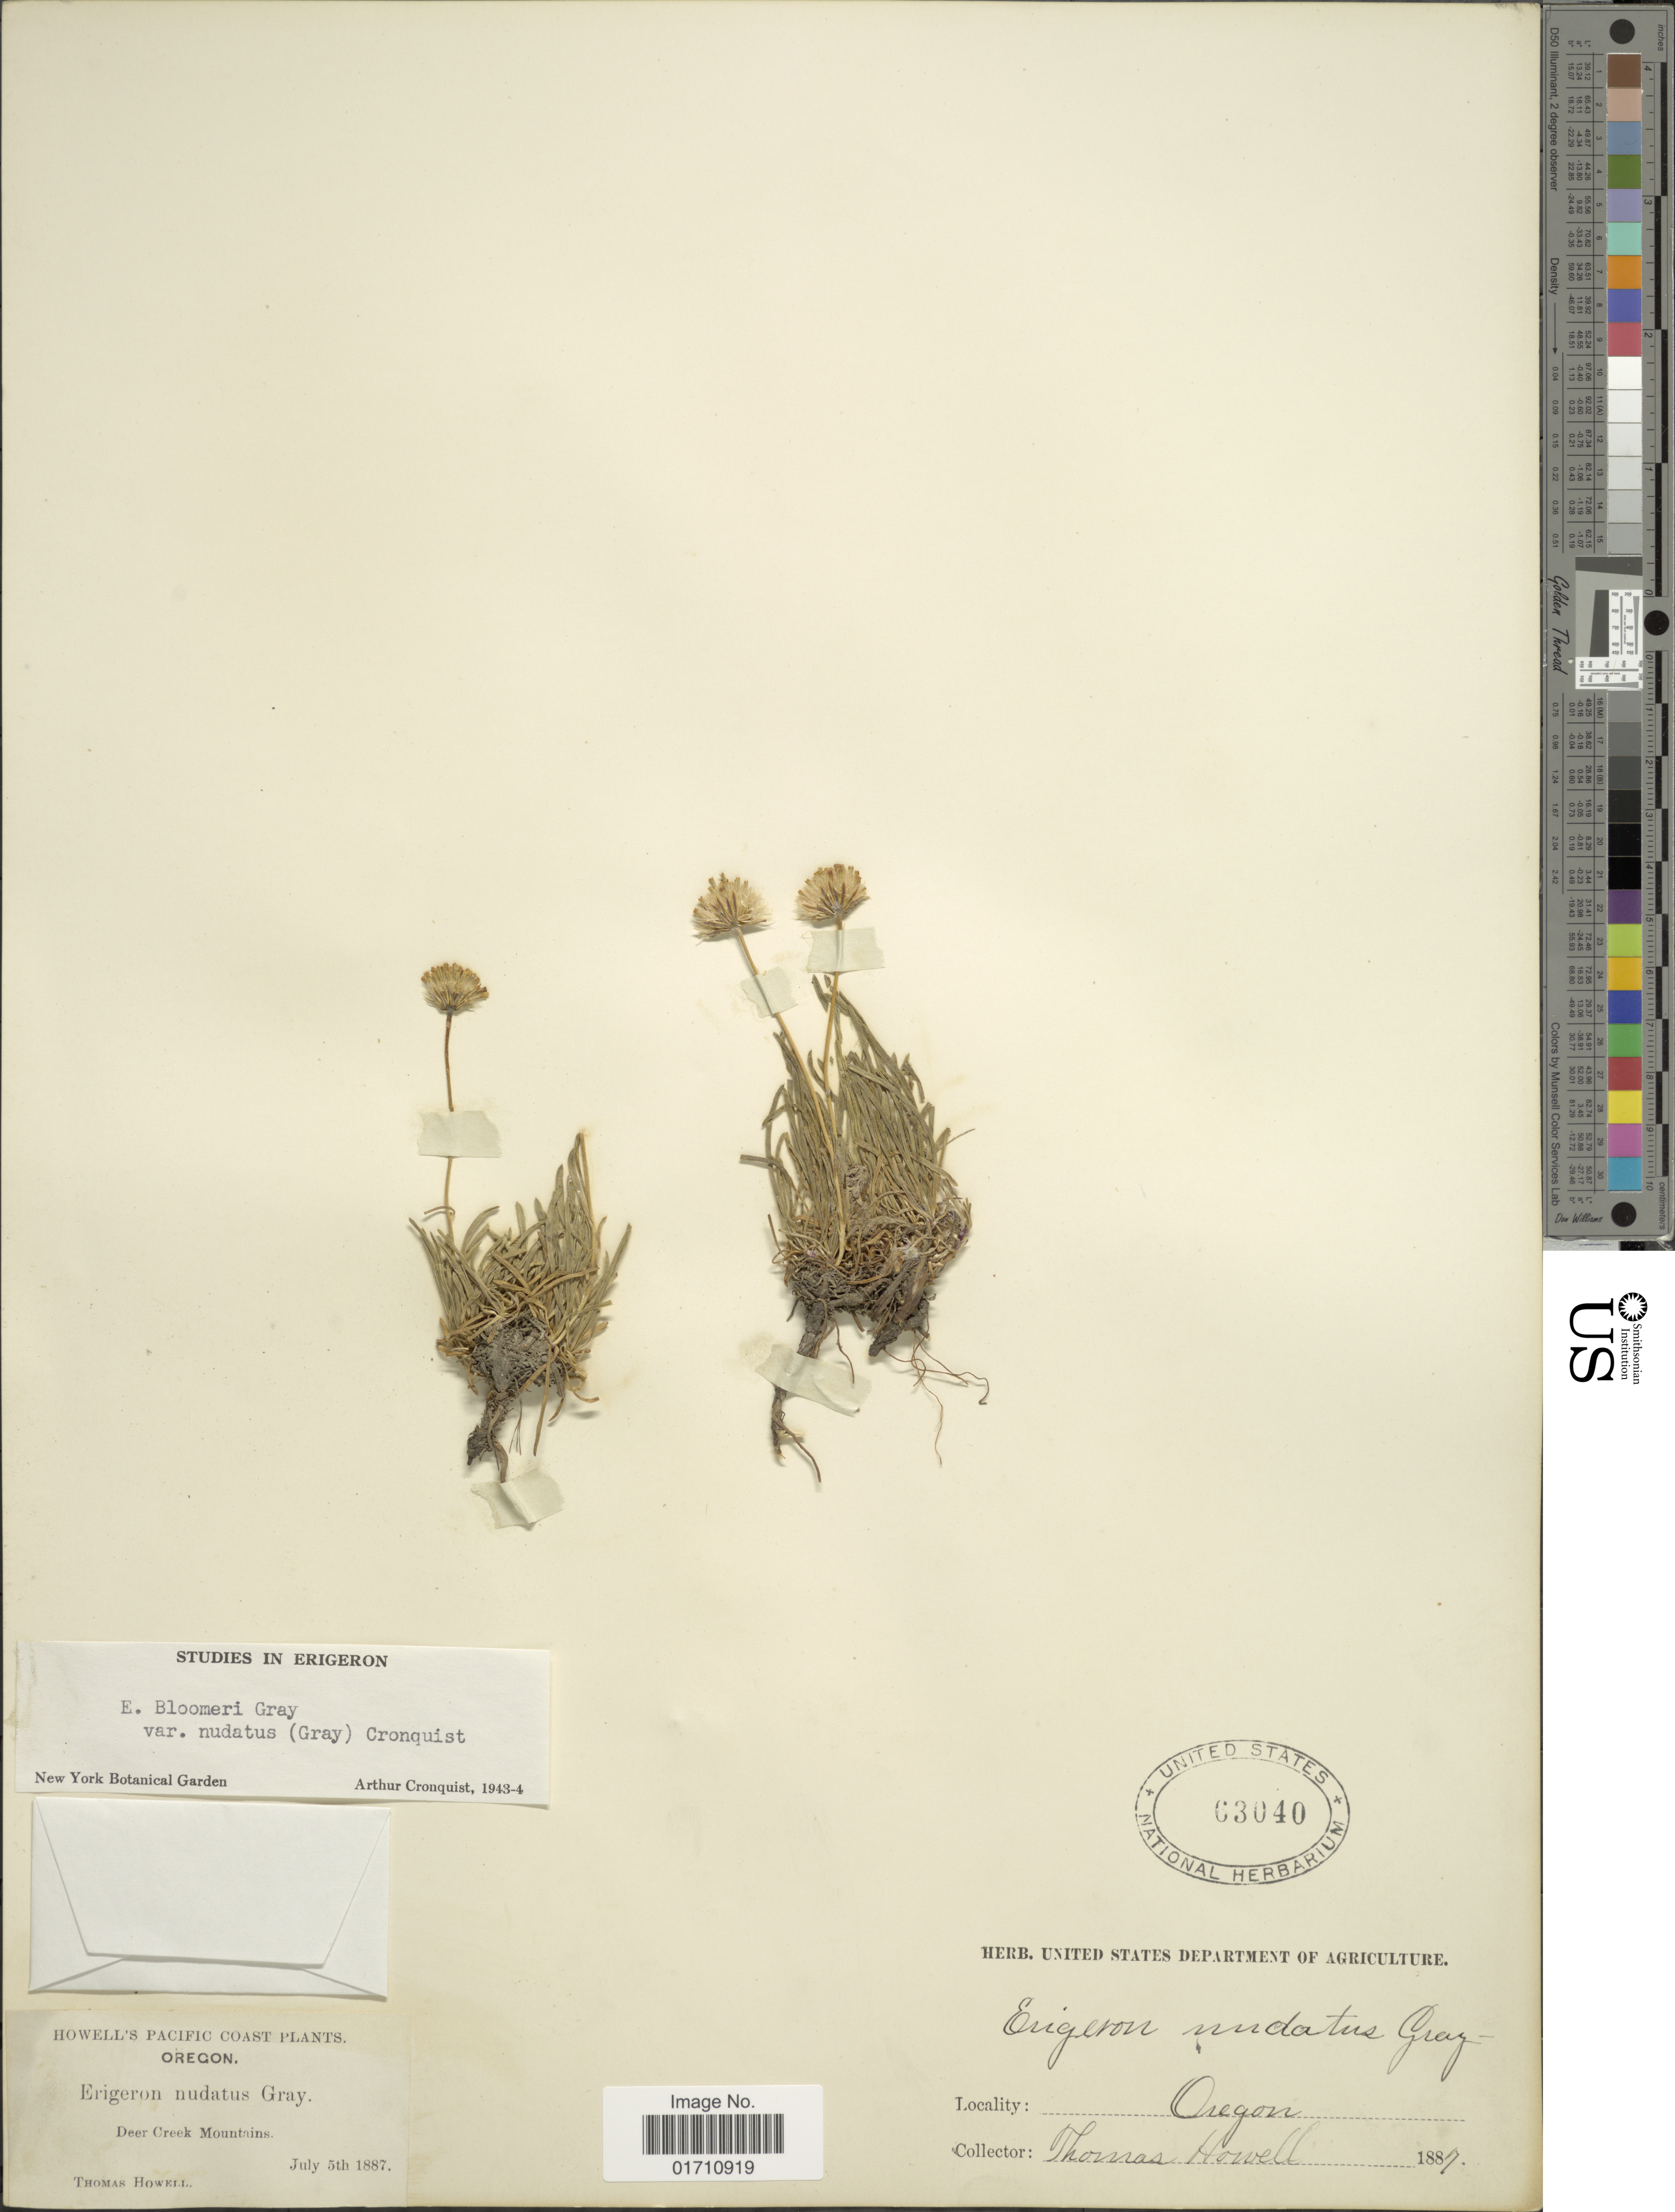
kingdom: Plantae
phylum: Tracheophyta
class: Magnoliopsida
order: Asterales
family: Asteraceae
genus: Erigeron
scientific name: Erigeron bloomeri var. nudatus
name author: (A. Gray) Cronq.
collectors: T. Howell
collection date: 1887-07-05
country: United States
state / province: Oregon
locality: Pacific Coast, Deer Creek Mountains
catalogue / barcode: US 63040